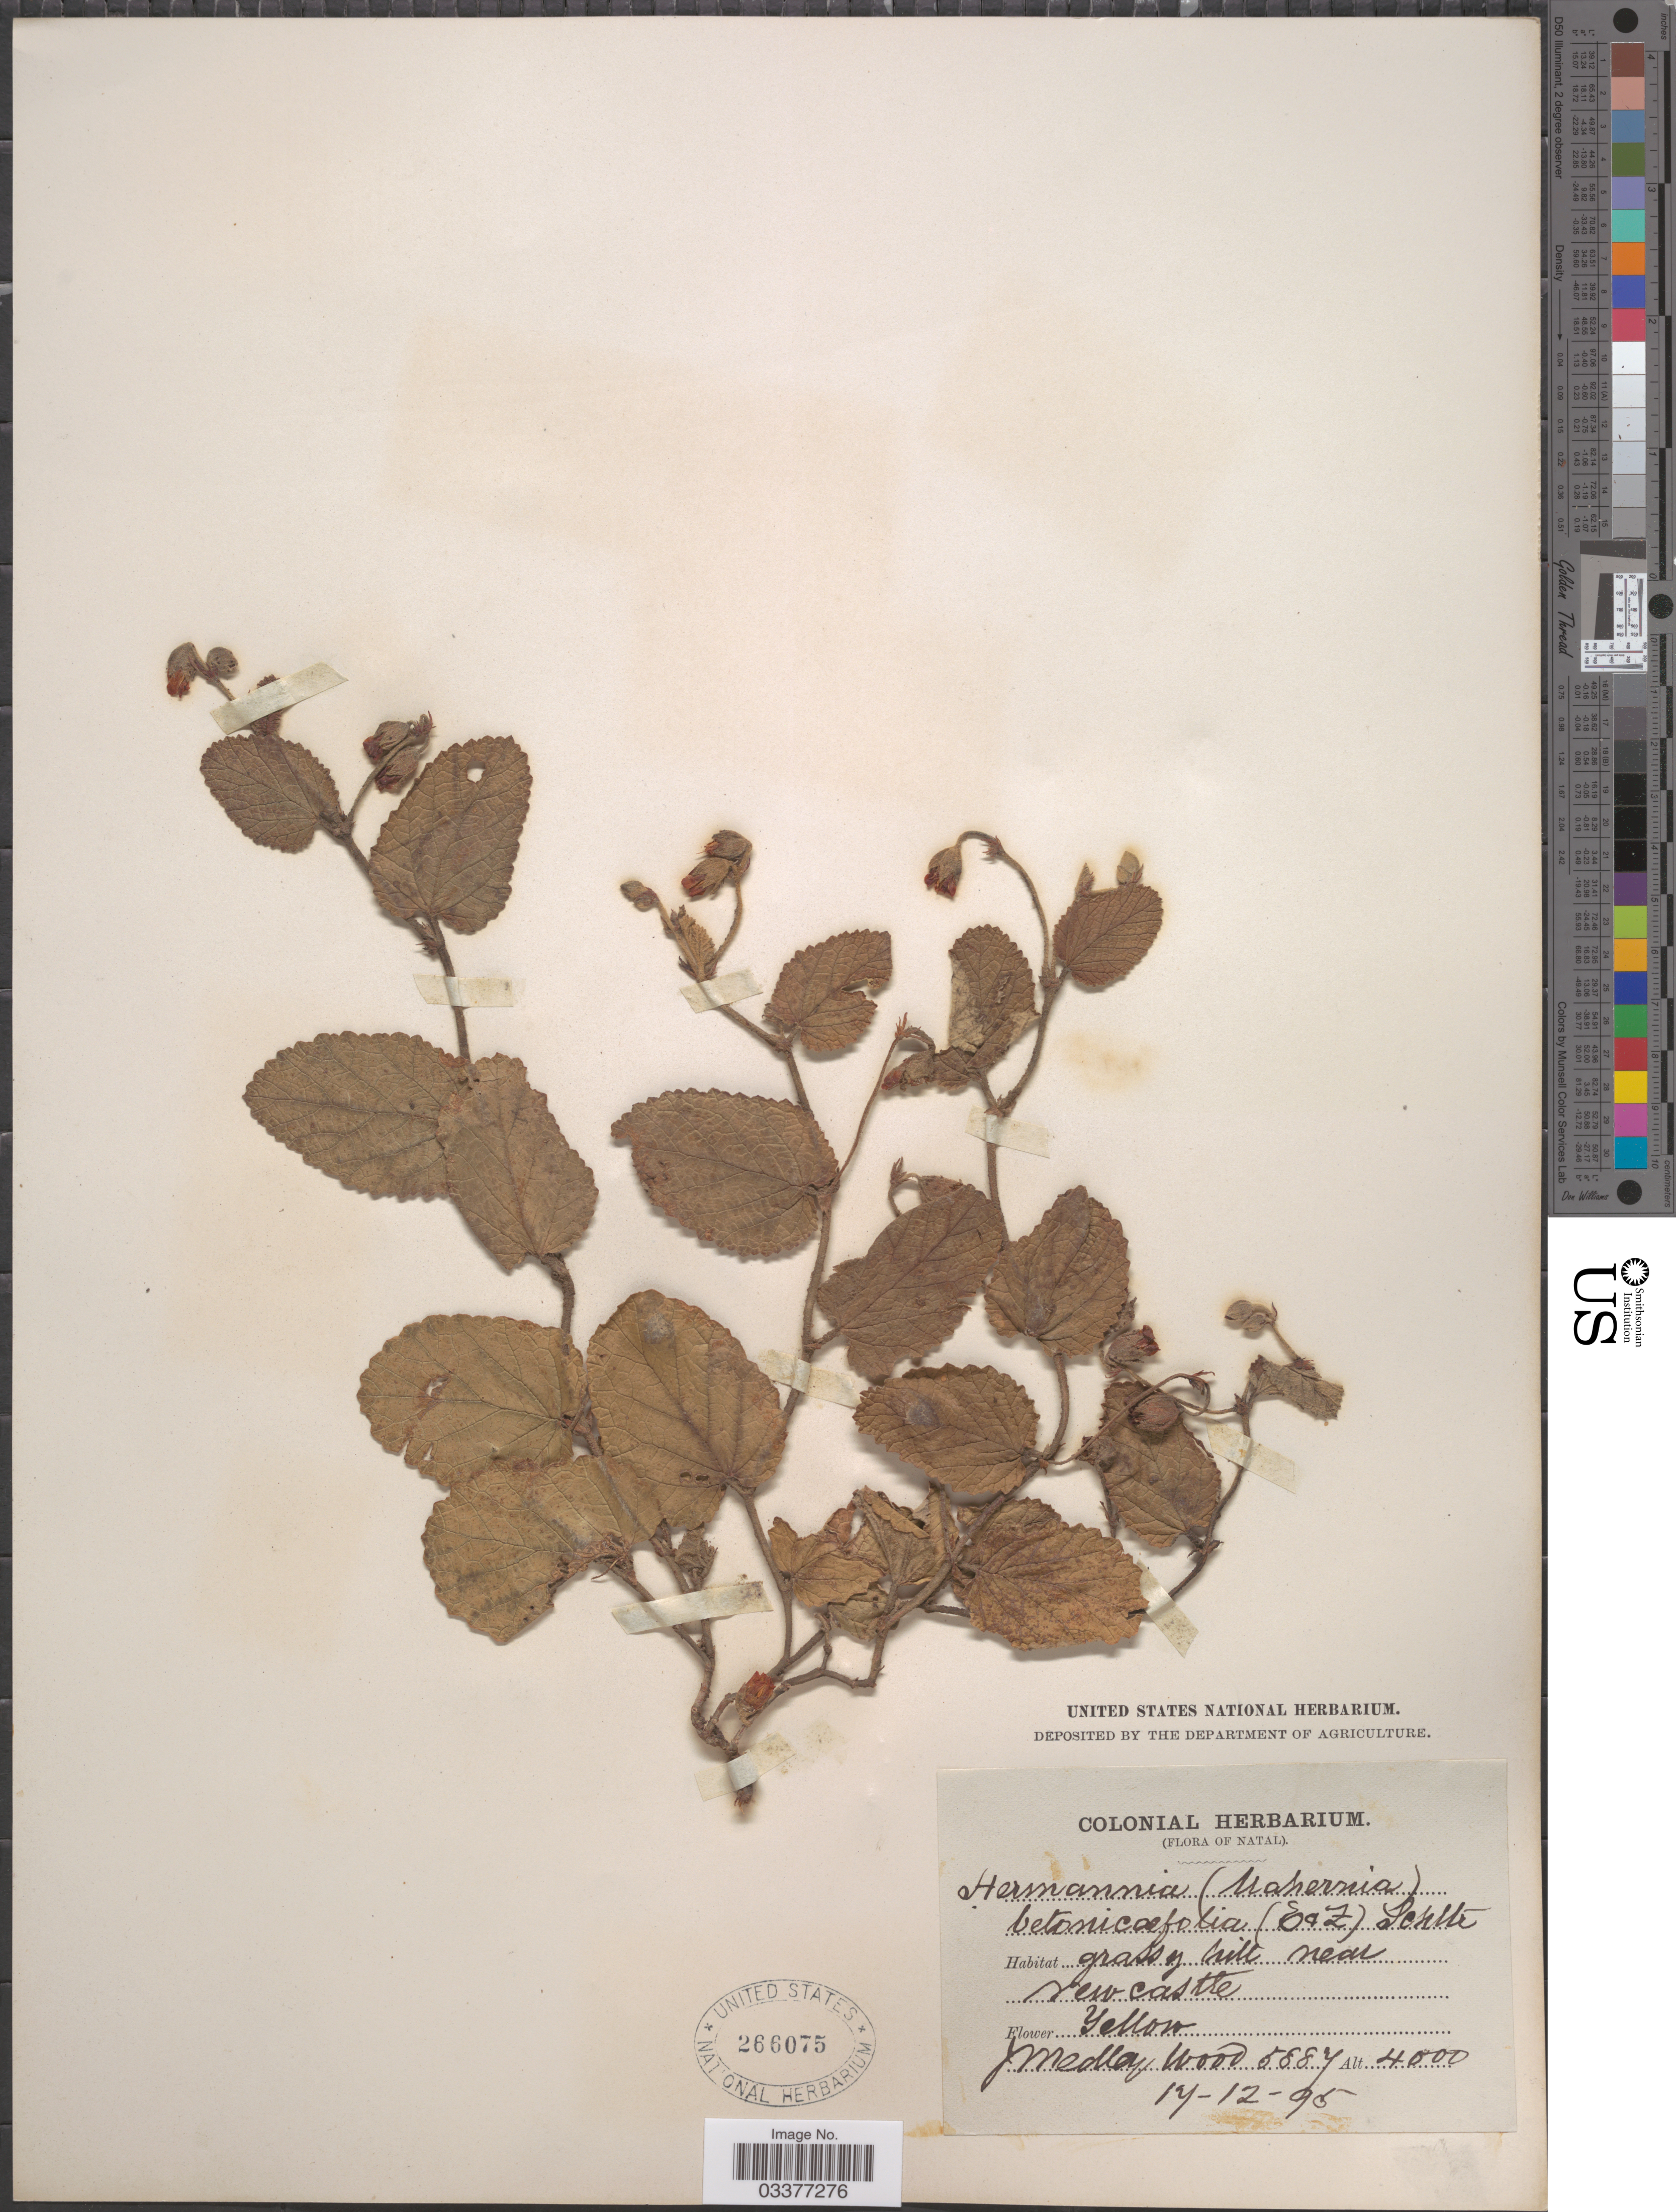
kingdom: Plantae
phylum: Tracheophyta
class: Magnoliopsida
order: Malvales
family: Malvaceae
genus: Hermannia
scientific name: Hermannia betonicifolia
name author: Eckl. & Zeyh.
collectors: J. Medley Wood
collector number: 5887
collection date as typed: Transcribed d/m/y: 17/12/95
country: South Africa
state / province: KwaZulu-Natal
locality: Natal. Grassy hill near New Castle.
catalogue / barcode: US 266075